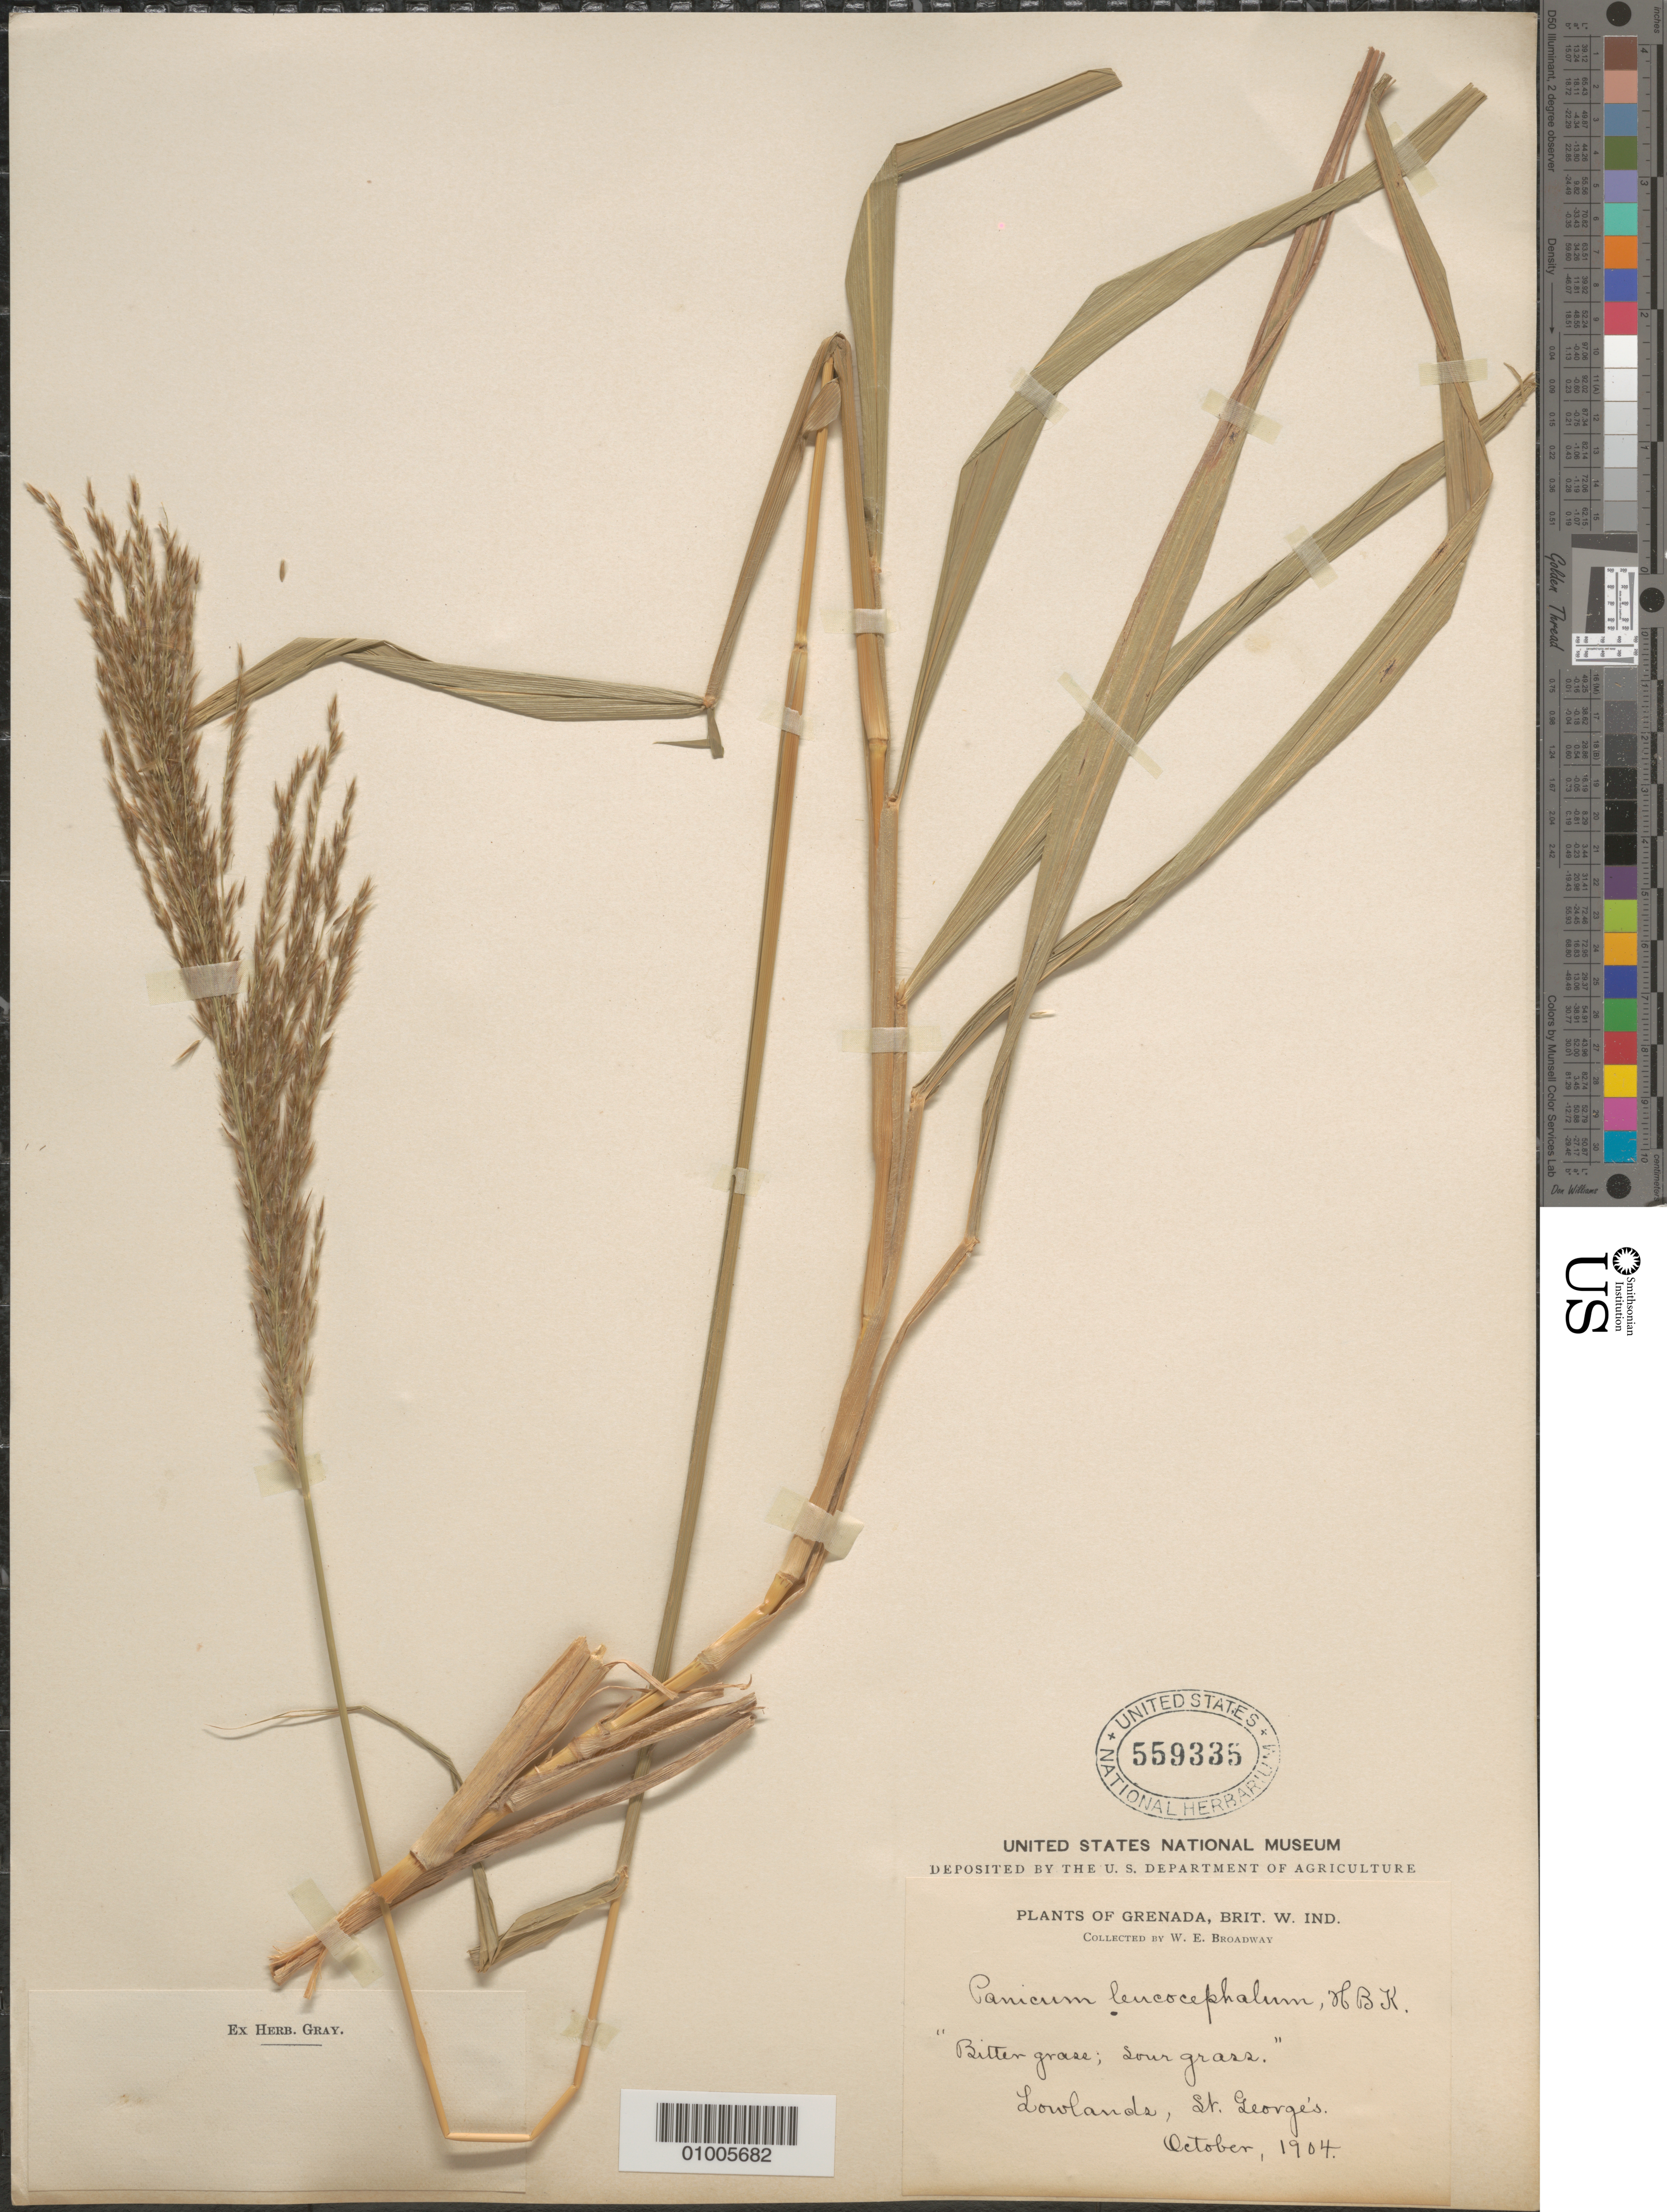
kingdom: Plantae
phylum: Tracheophyta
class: Liliopsida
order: Poales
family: Poaceae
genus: Digitaria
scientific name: Digitaria insularis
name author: (L.) Mez ex Ekman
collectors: W. E. Broadway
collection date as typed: Oct 1904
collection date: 1904-10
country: Grenada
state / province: Saint George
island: Grenada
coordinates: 0 N, 0 E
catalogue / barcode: US 559335